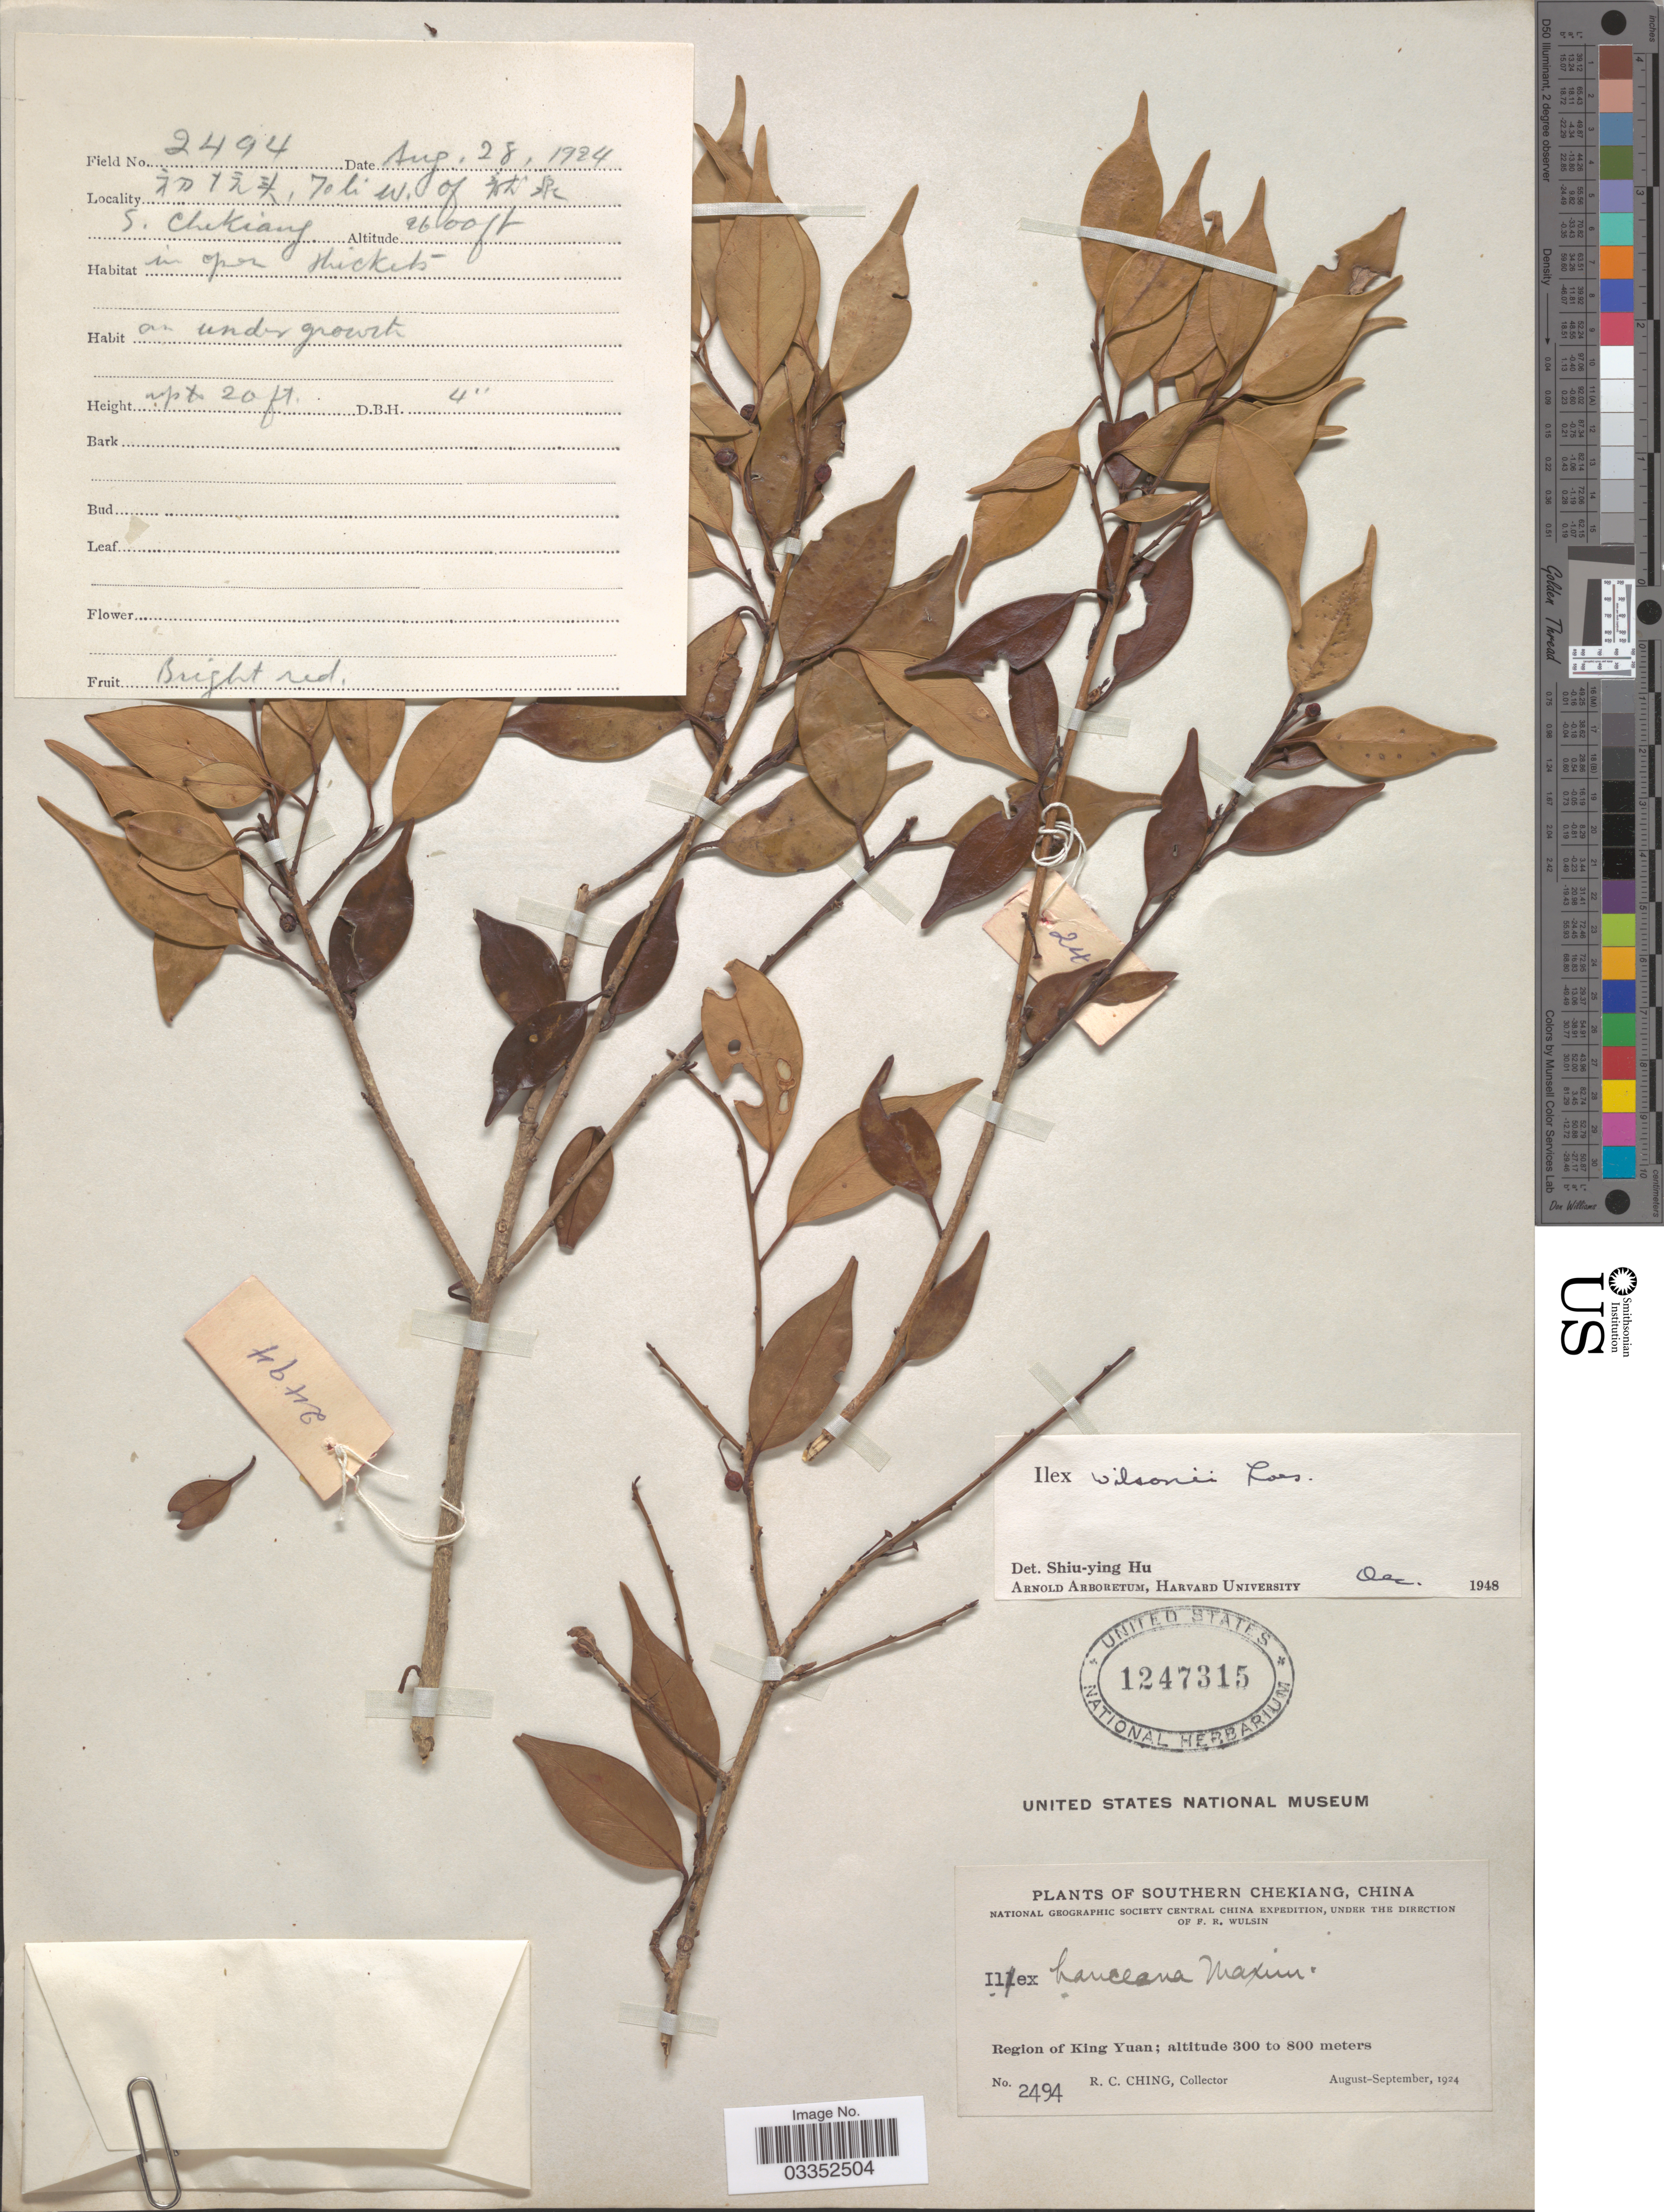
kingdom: Plantae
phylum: Tracheophyta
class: Magnoliopsida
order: Aquifoliales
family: Aquifoliaceae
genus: Ilex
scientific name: Ilex wilsonii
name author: Loes.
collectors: R. C. Ching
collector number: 2494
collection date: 1924-08-28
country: China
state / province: Zhejiang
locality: Region of King Yuan, 70 li W. of S. Chekiang.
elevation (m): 792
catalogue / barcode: US 1247315